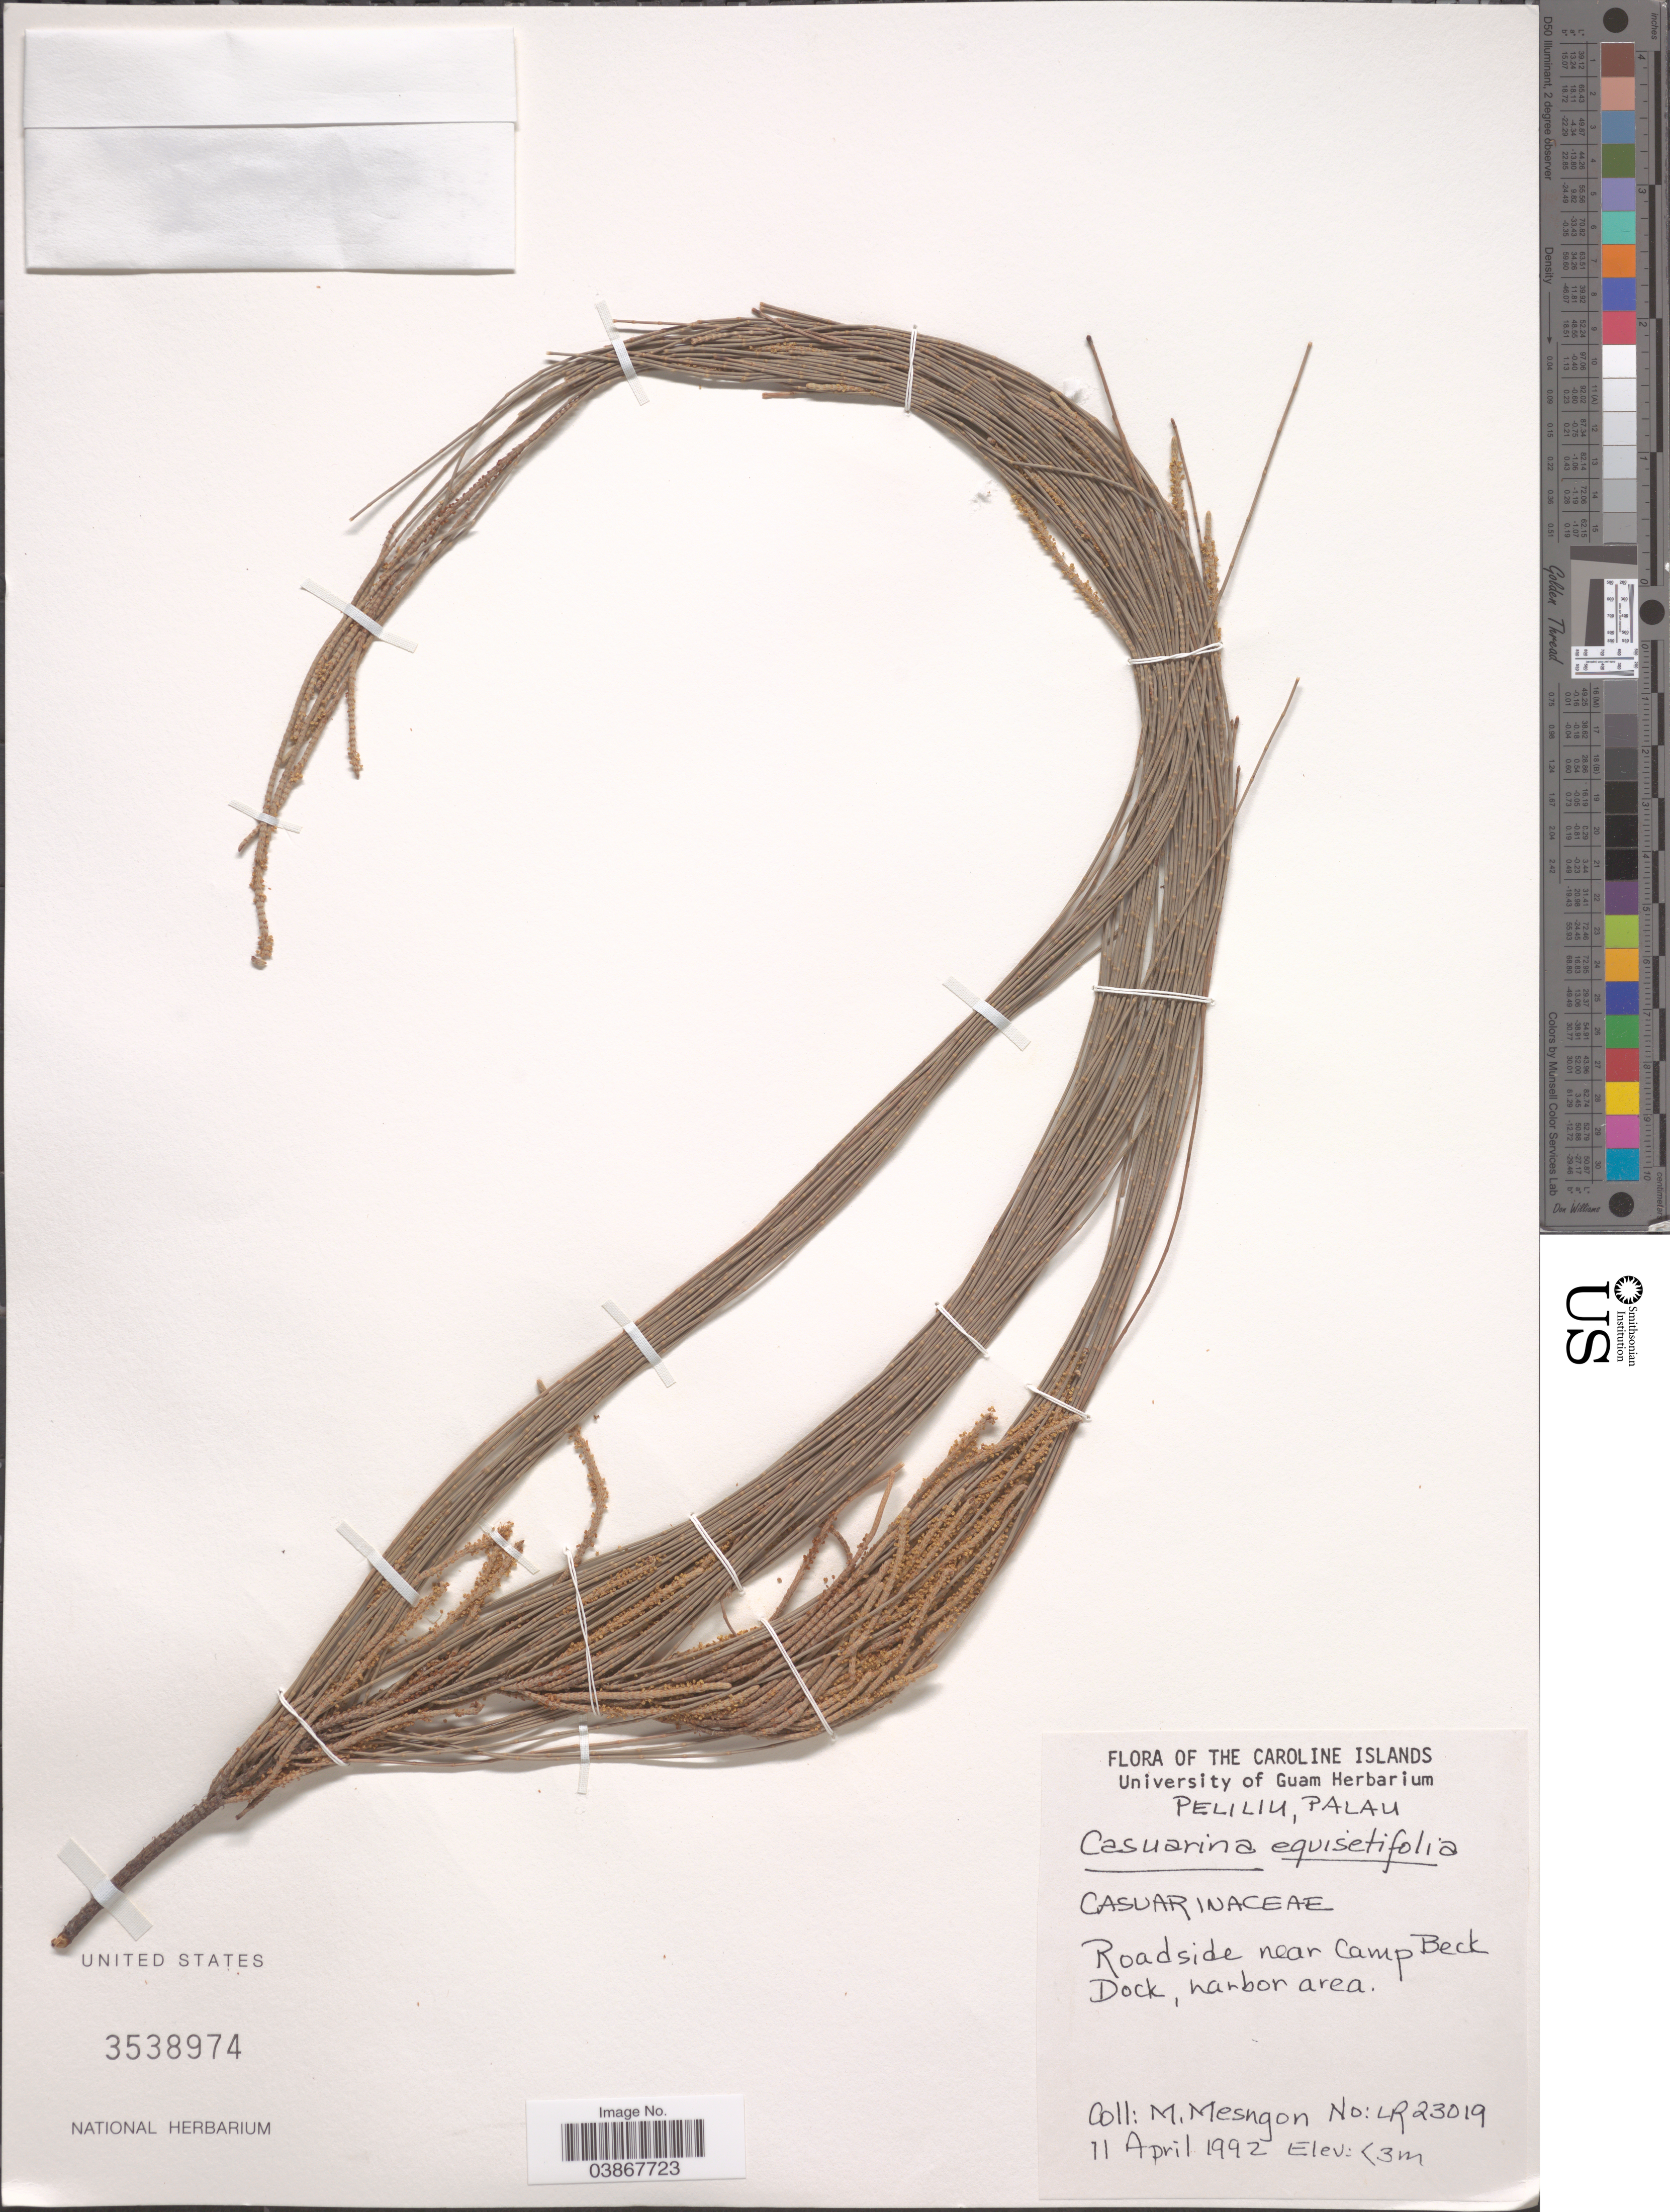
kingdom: Plantae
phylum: Tracheophyta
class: Magnoliopsida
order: Fagales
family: Casuarinaceae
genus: Casuarina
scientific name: Casuarina equisetifolia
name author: L.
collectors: M. Mesngon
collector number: LR23019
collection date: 1992-04-11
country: Palau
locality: Caroline Islands. Peliliu, Palau. Roadside near Camp Beck Dock, harbor area.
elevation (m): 3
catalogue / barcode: US 3538974